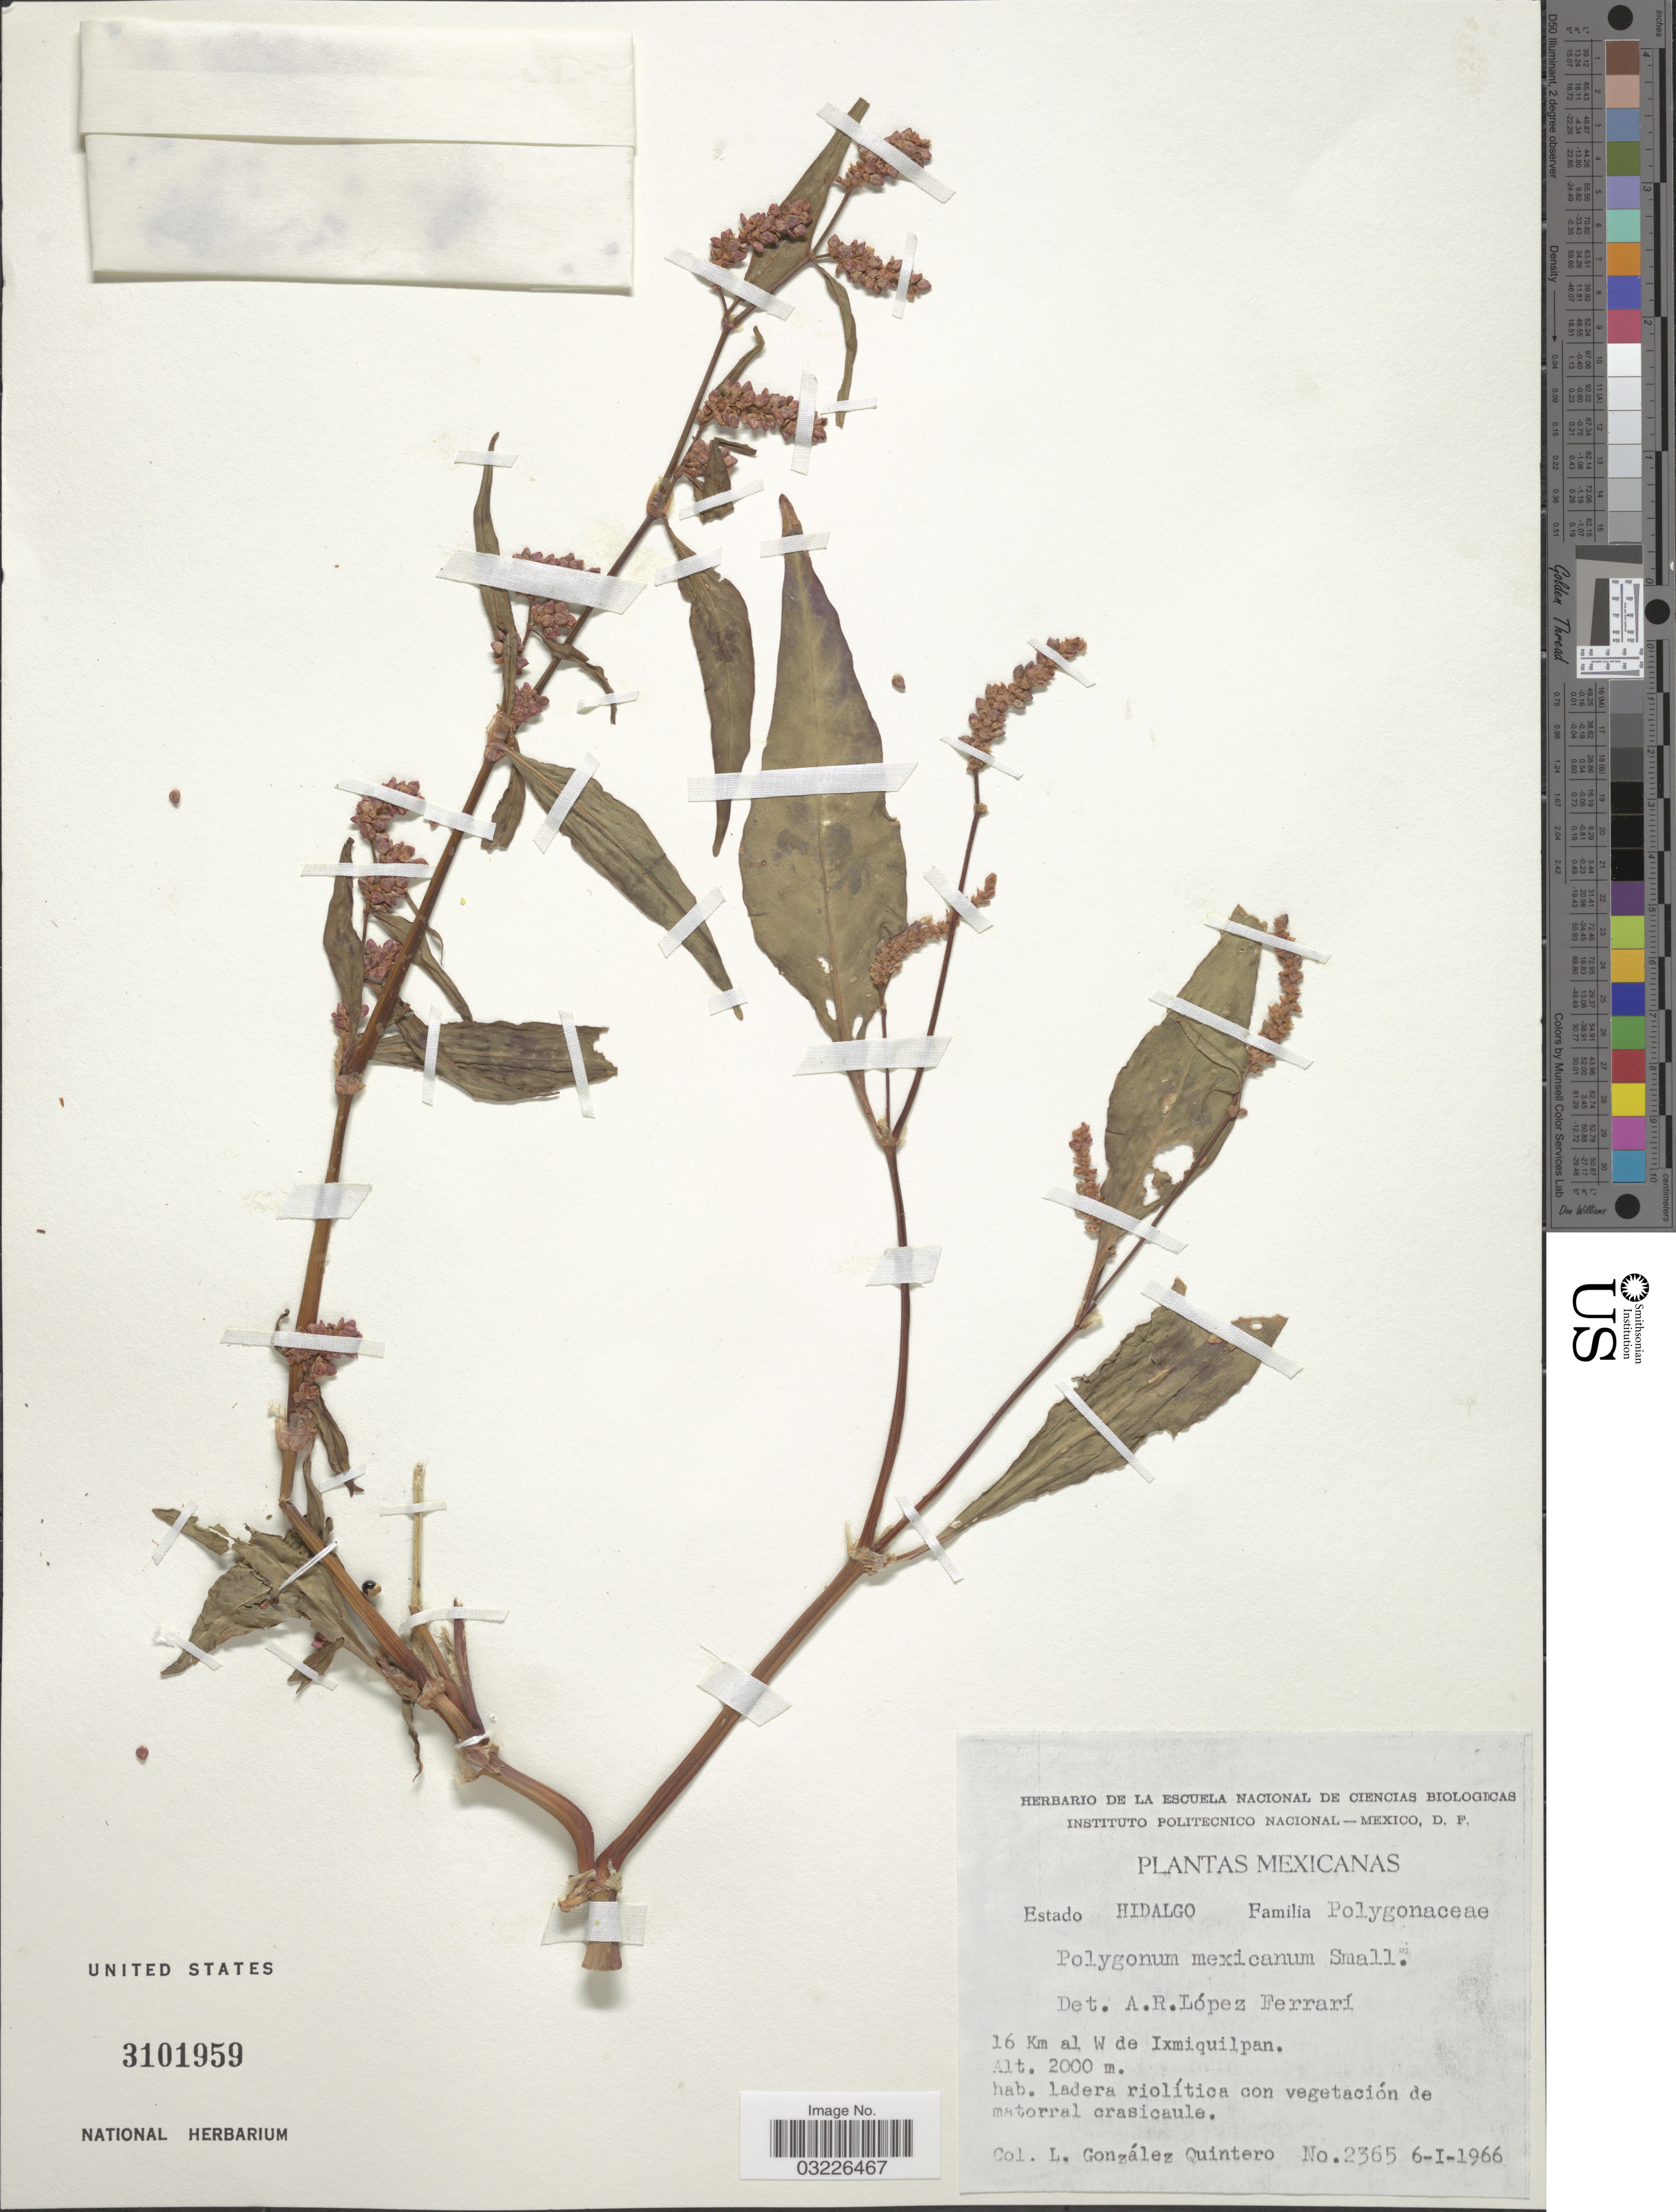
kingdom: Plantae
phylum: Tracheophyta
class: Magnoliopsida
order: Caryophyllales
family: Polygonaceae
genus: Polygonum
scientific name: Polygonum mexicanum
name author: Small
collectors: L. González Quintero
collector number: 2365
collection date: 1966-01-06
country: Mexico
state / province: Hidalgo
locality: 16 Km al W de Ixmiquilpan.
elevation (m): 2000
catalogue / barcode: US 3101959